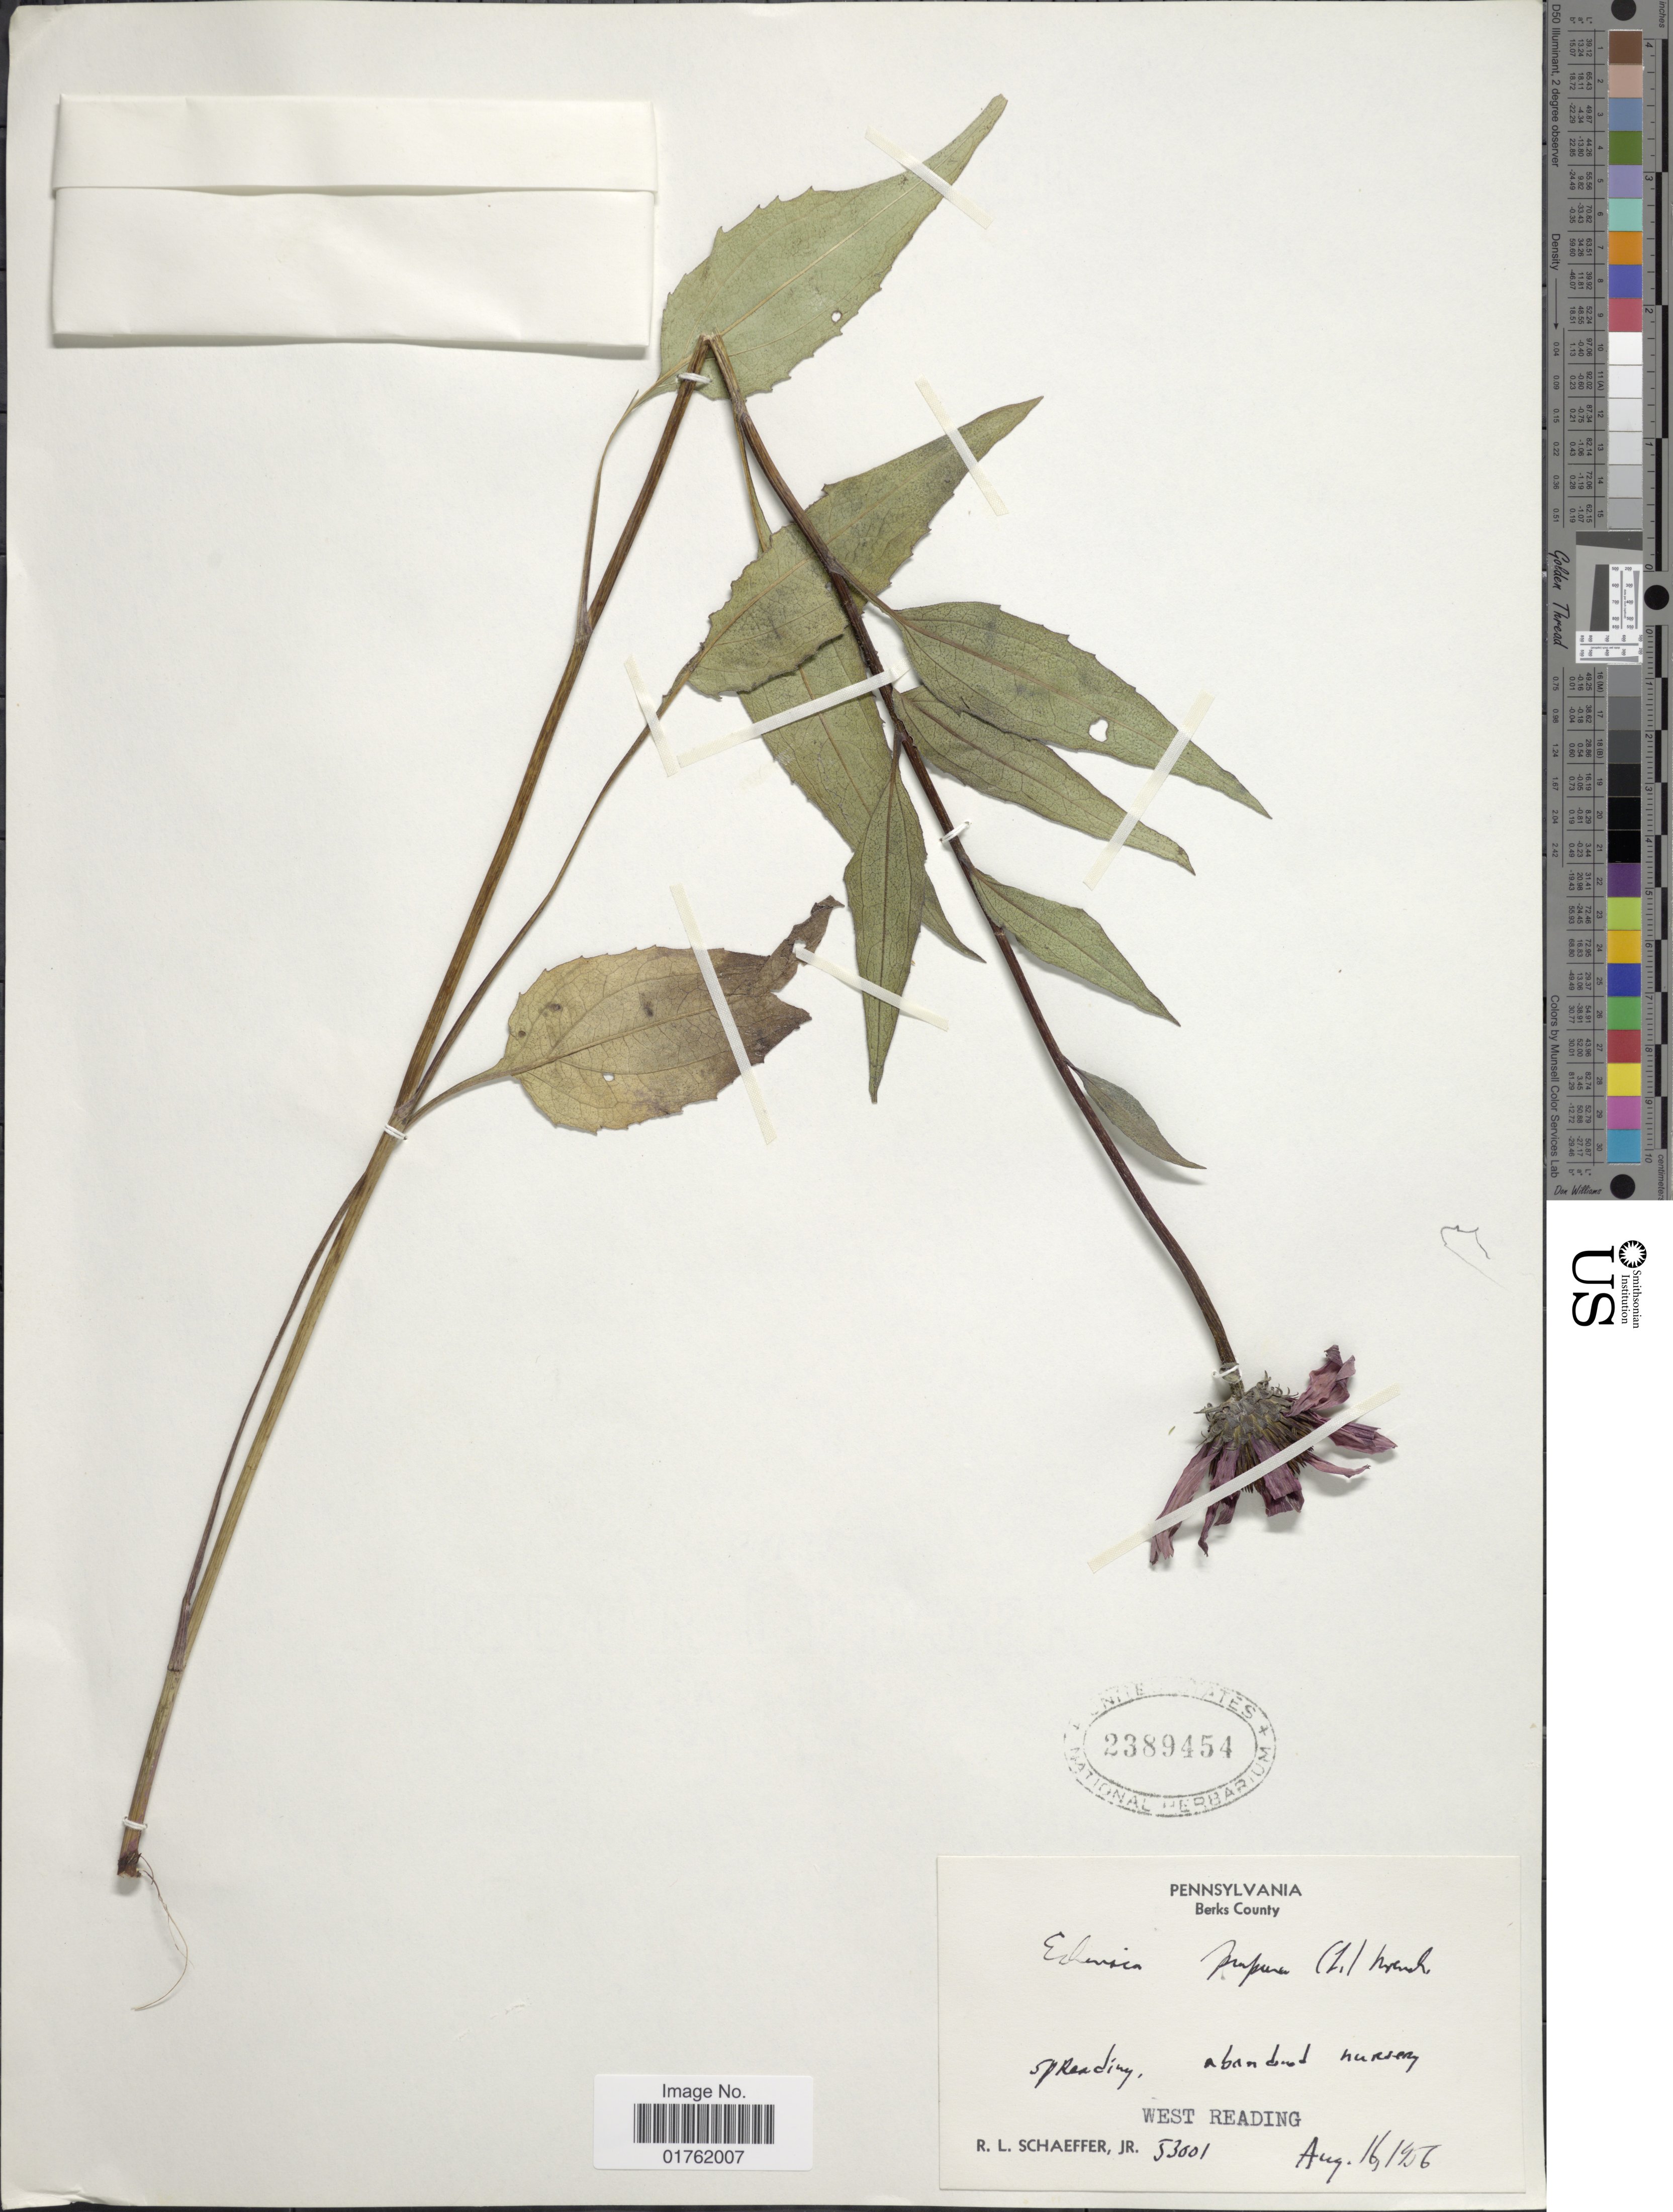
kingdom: Plantae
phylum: Tracheophyta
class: Magnoliopsida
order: Asterales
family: Asteraceae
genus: Echinacea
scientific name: Echinacea purpurea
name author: (L.) Moench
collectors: R. L. Schaeffer Jr.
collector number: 53001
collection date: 1956-08-16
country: United States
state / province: Pennsylvania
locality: Berks County, Spreading, abundend nyrsery, West Reading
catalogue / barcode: US 2389454